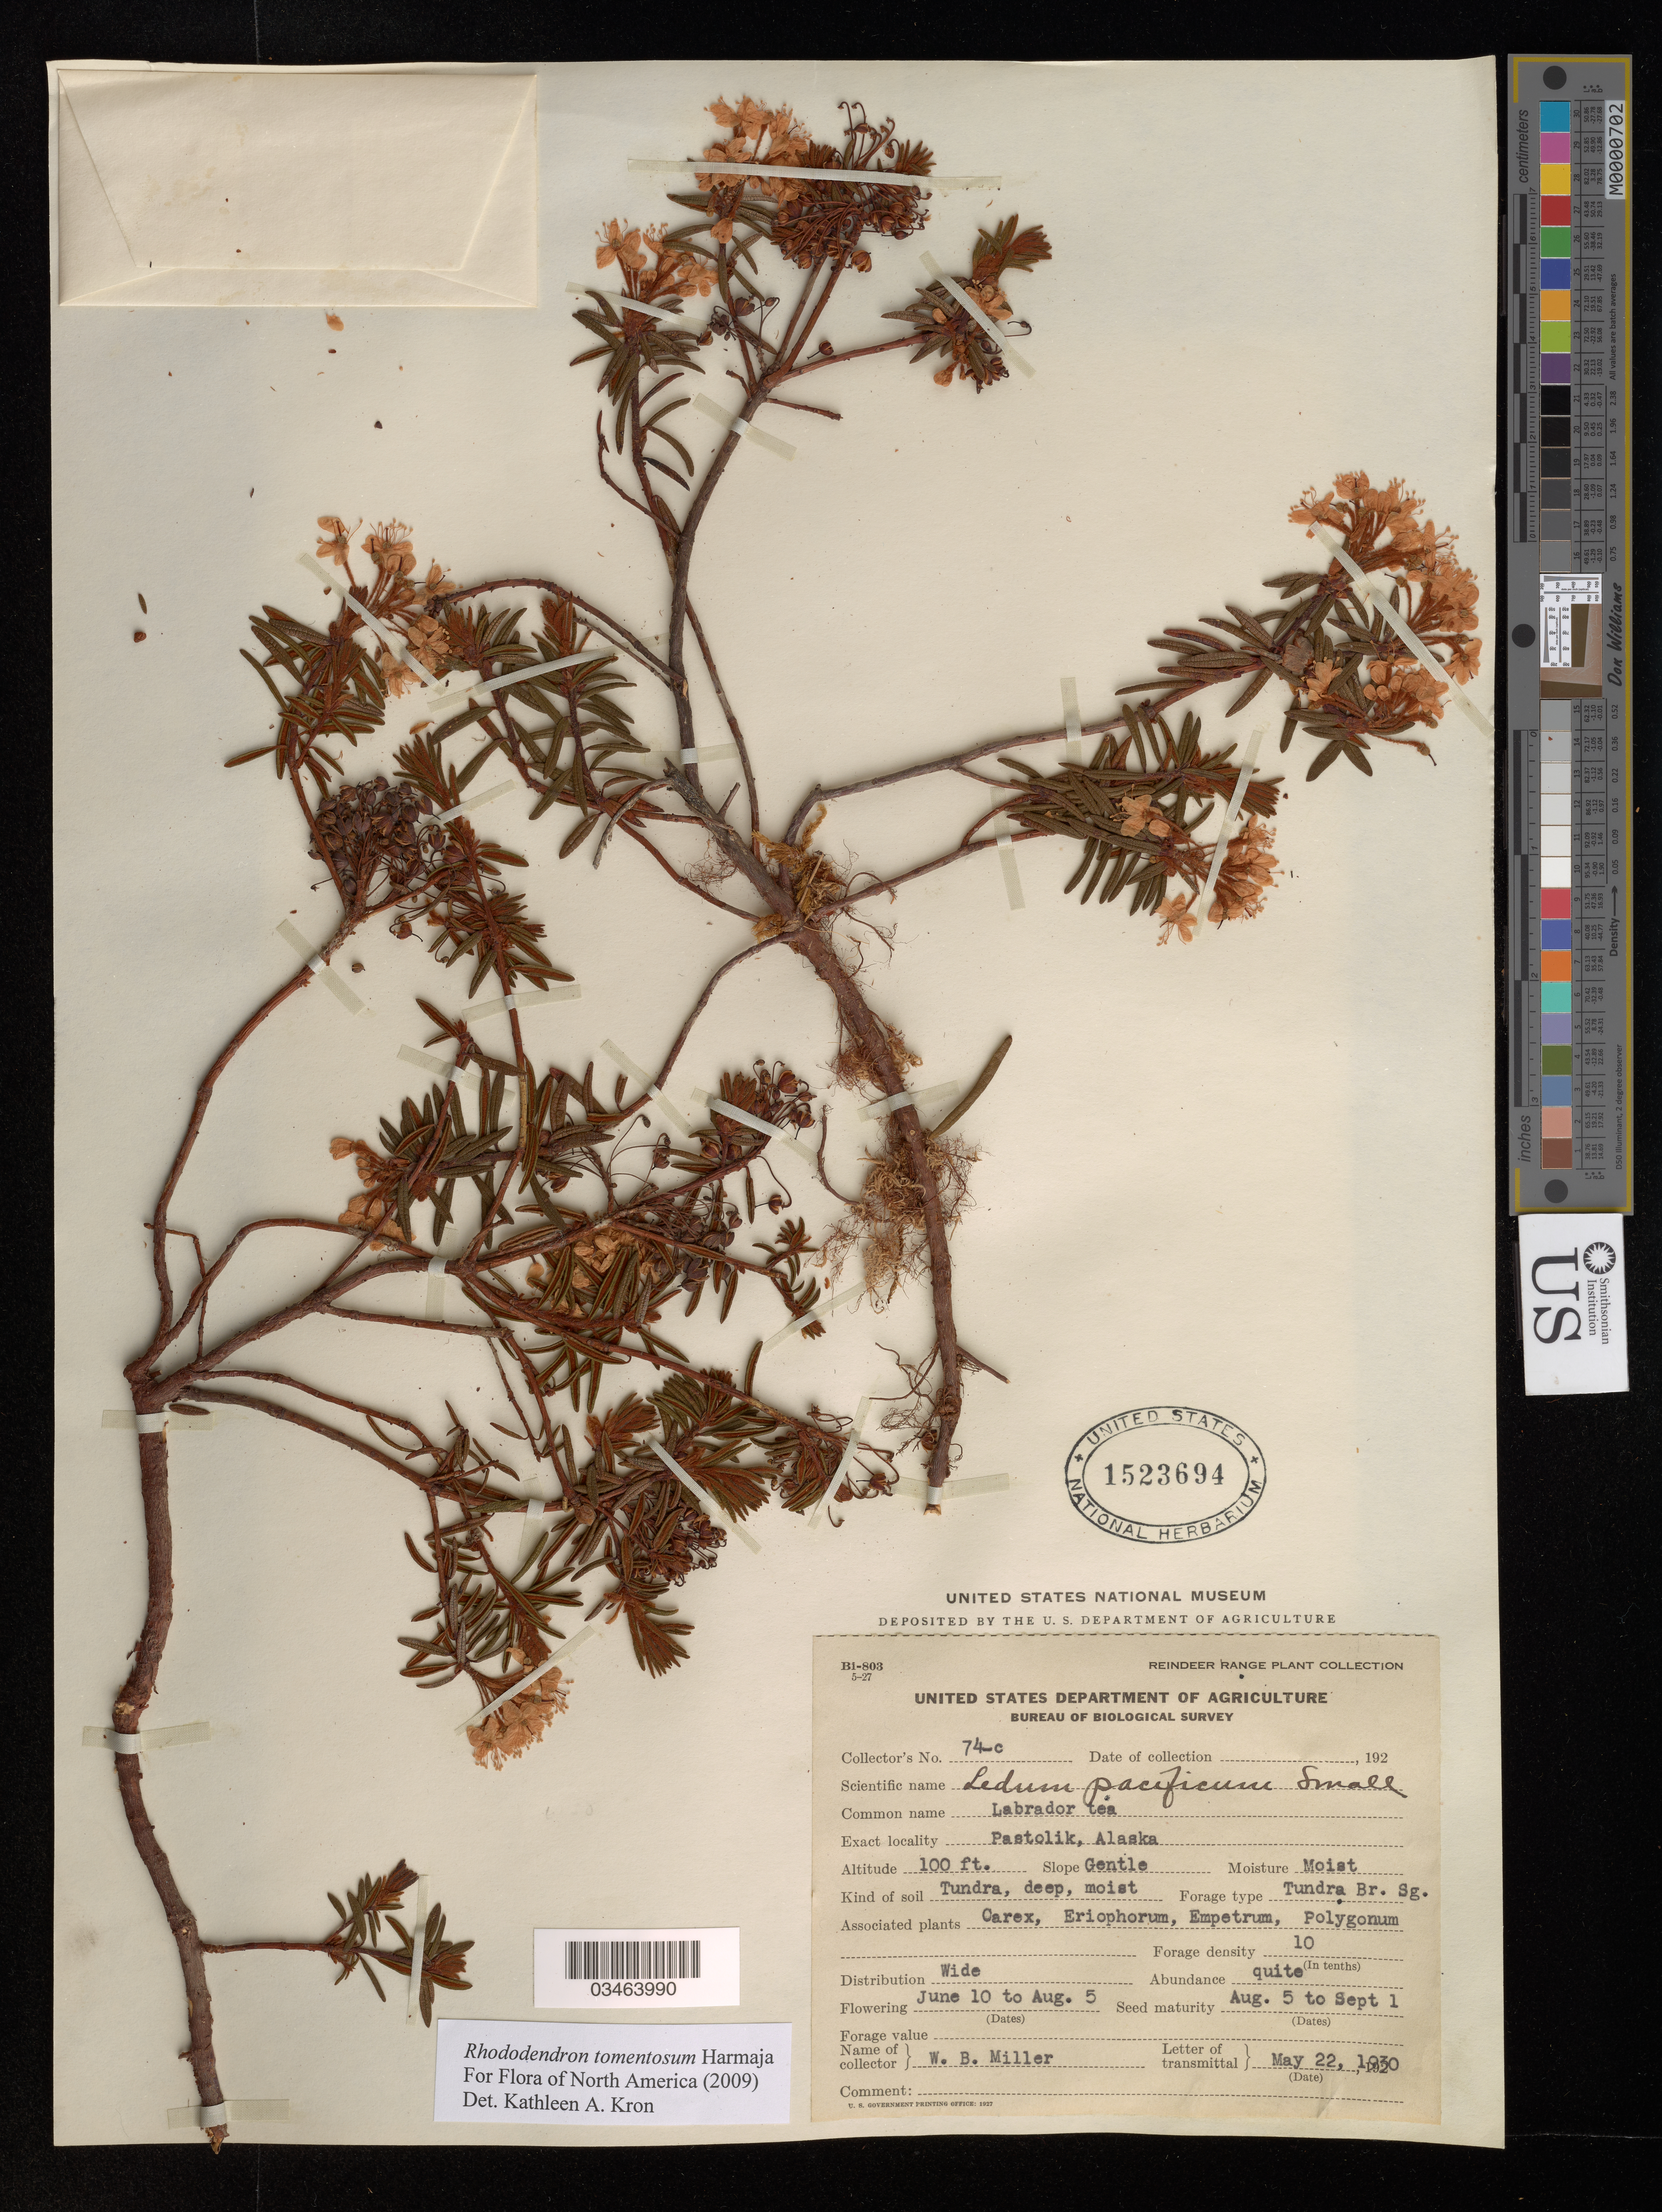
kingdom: Plantae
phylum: Tracheophyta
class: Magnoliopsida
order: Ericales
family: Ericaceae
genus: Rhododendron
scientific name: Rhododendron tomentosum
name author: Harmaja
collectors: W. Miller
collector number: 74-c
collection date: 1930-05-22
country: United States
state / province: Alaska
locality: Pastolik.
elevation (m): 30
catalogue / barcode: US 1523694